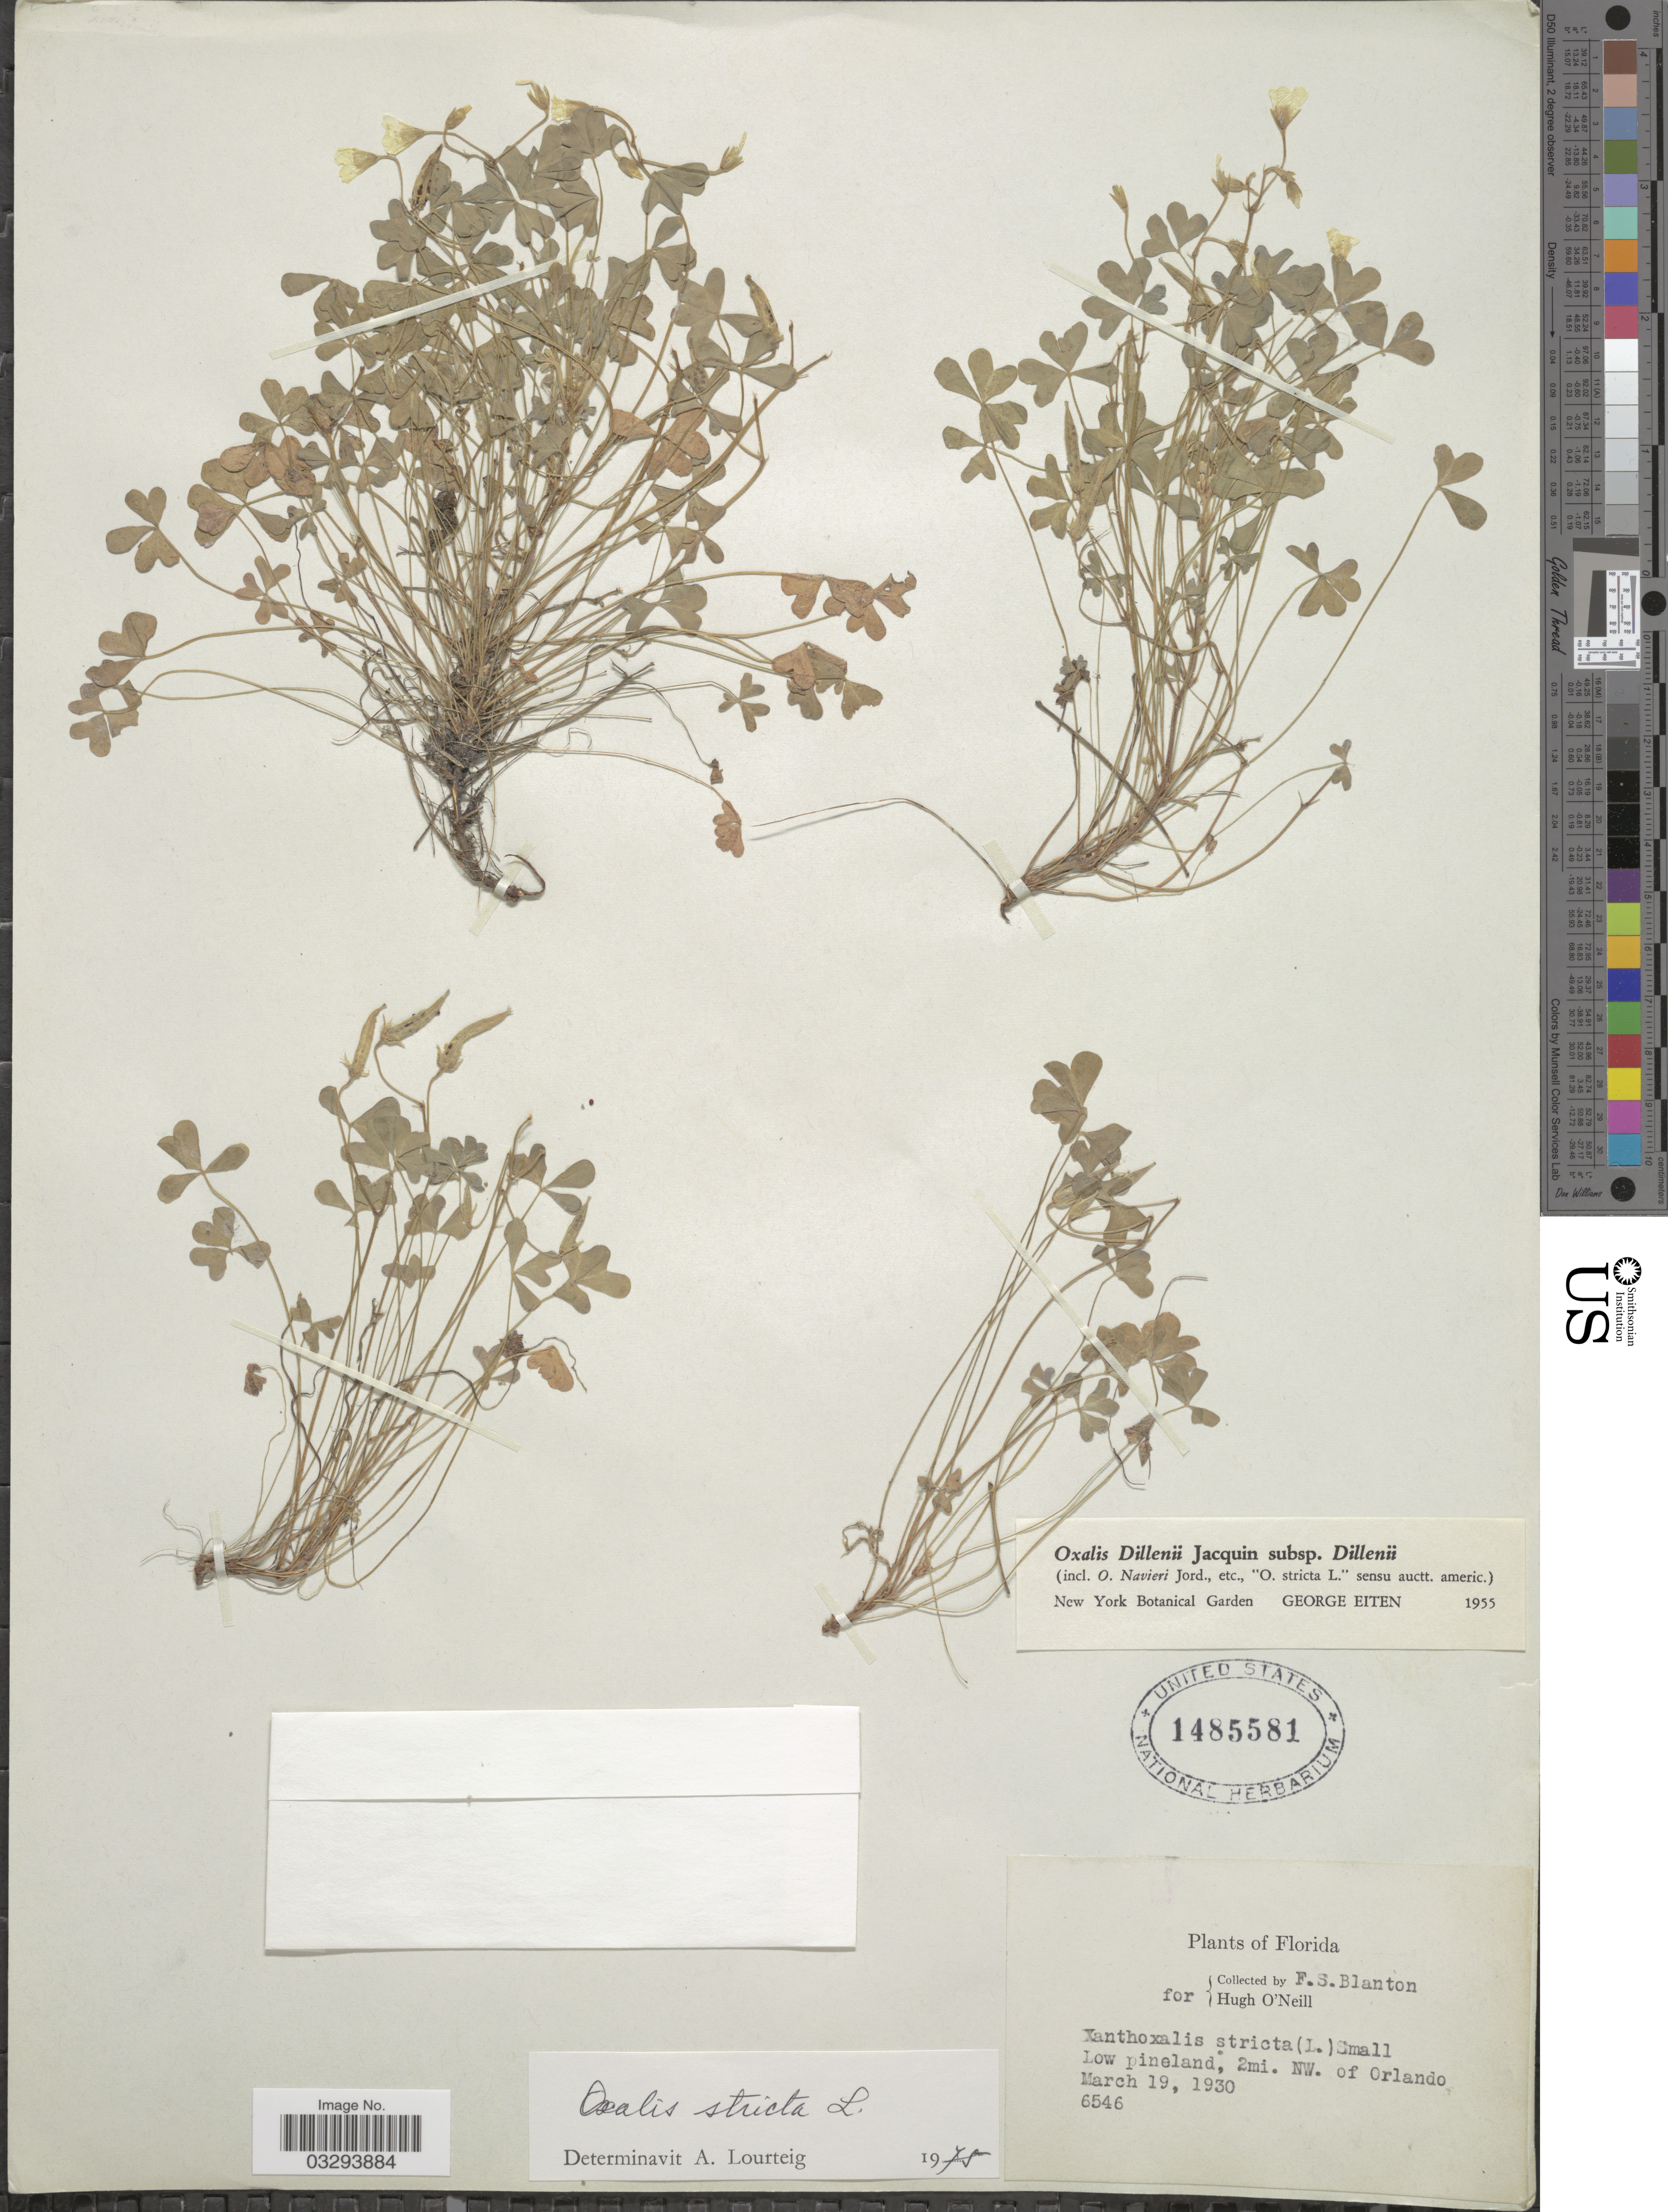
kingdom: Plantae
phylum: Tracheophyta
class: Magnoliopsida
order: Oxalidales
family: Oxalidaceae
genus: Oxalis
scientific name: Oxalis stricta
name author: L.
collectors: F. S. Blanton & H. O'Neill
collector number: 6546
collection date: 1930-03-19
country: United States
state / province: Florida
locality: Low pineland, 2mi. NW. of Orlando.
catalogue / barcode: US 1485581